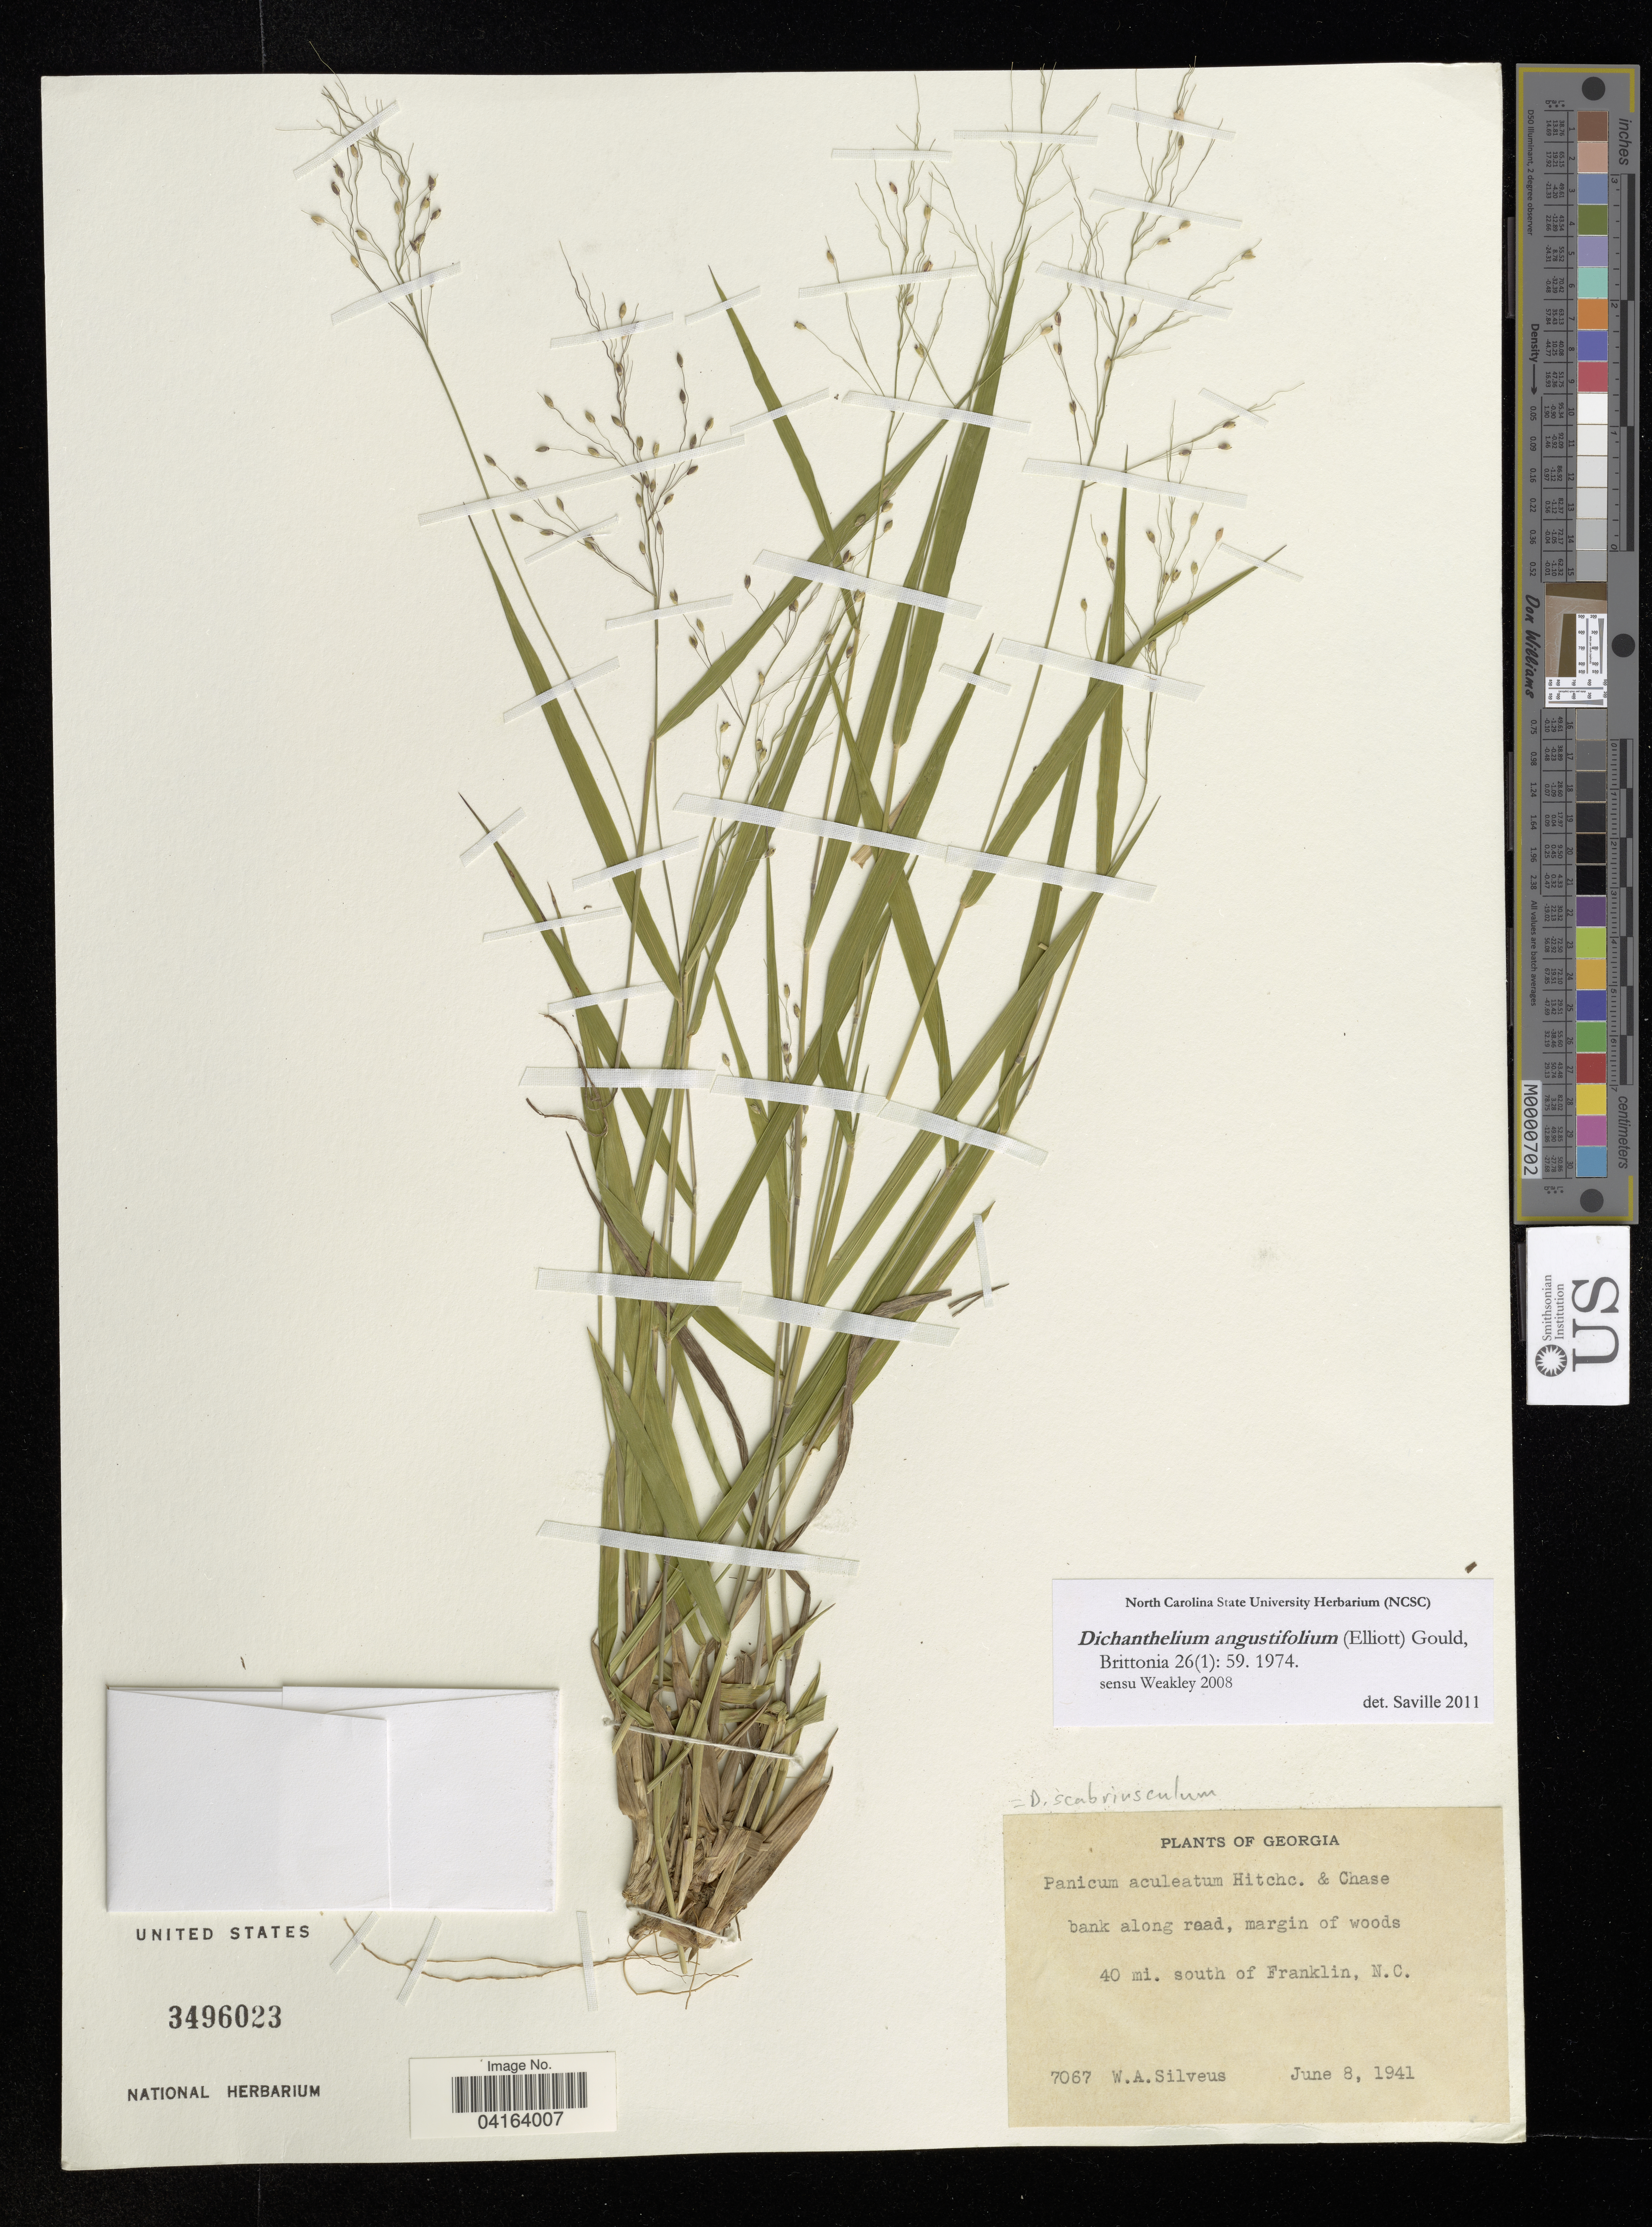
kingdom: Plantae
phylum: Tracheophyta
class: Liliopsida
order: Poales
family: Poaceae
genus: Dichanthelium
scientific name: Dichanthelium angustifolium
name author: (Ellison) Gould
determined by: Saville, A. C., (NCSC), North Carolina State University (UNITED STATES)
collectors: W. Silveus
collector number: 7067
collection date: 1941-06-08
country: United States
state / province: Georgia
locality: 40 mi. south of Franklin, N.C.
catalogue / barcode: US 3496023